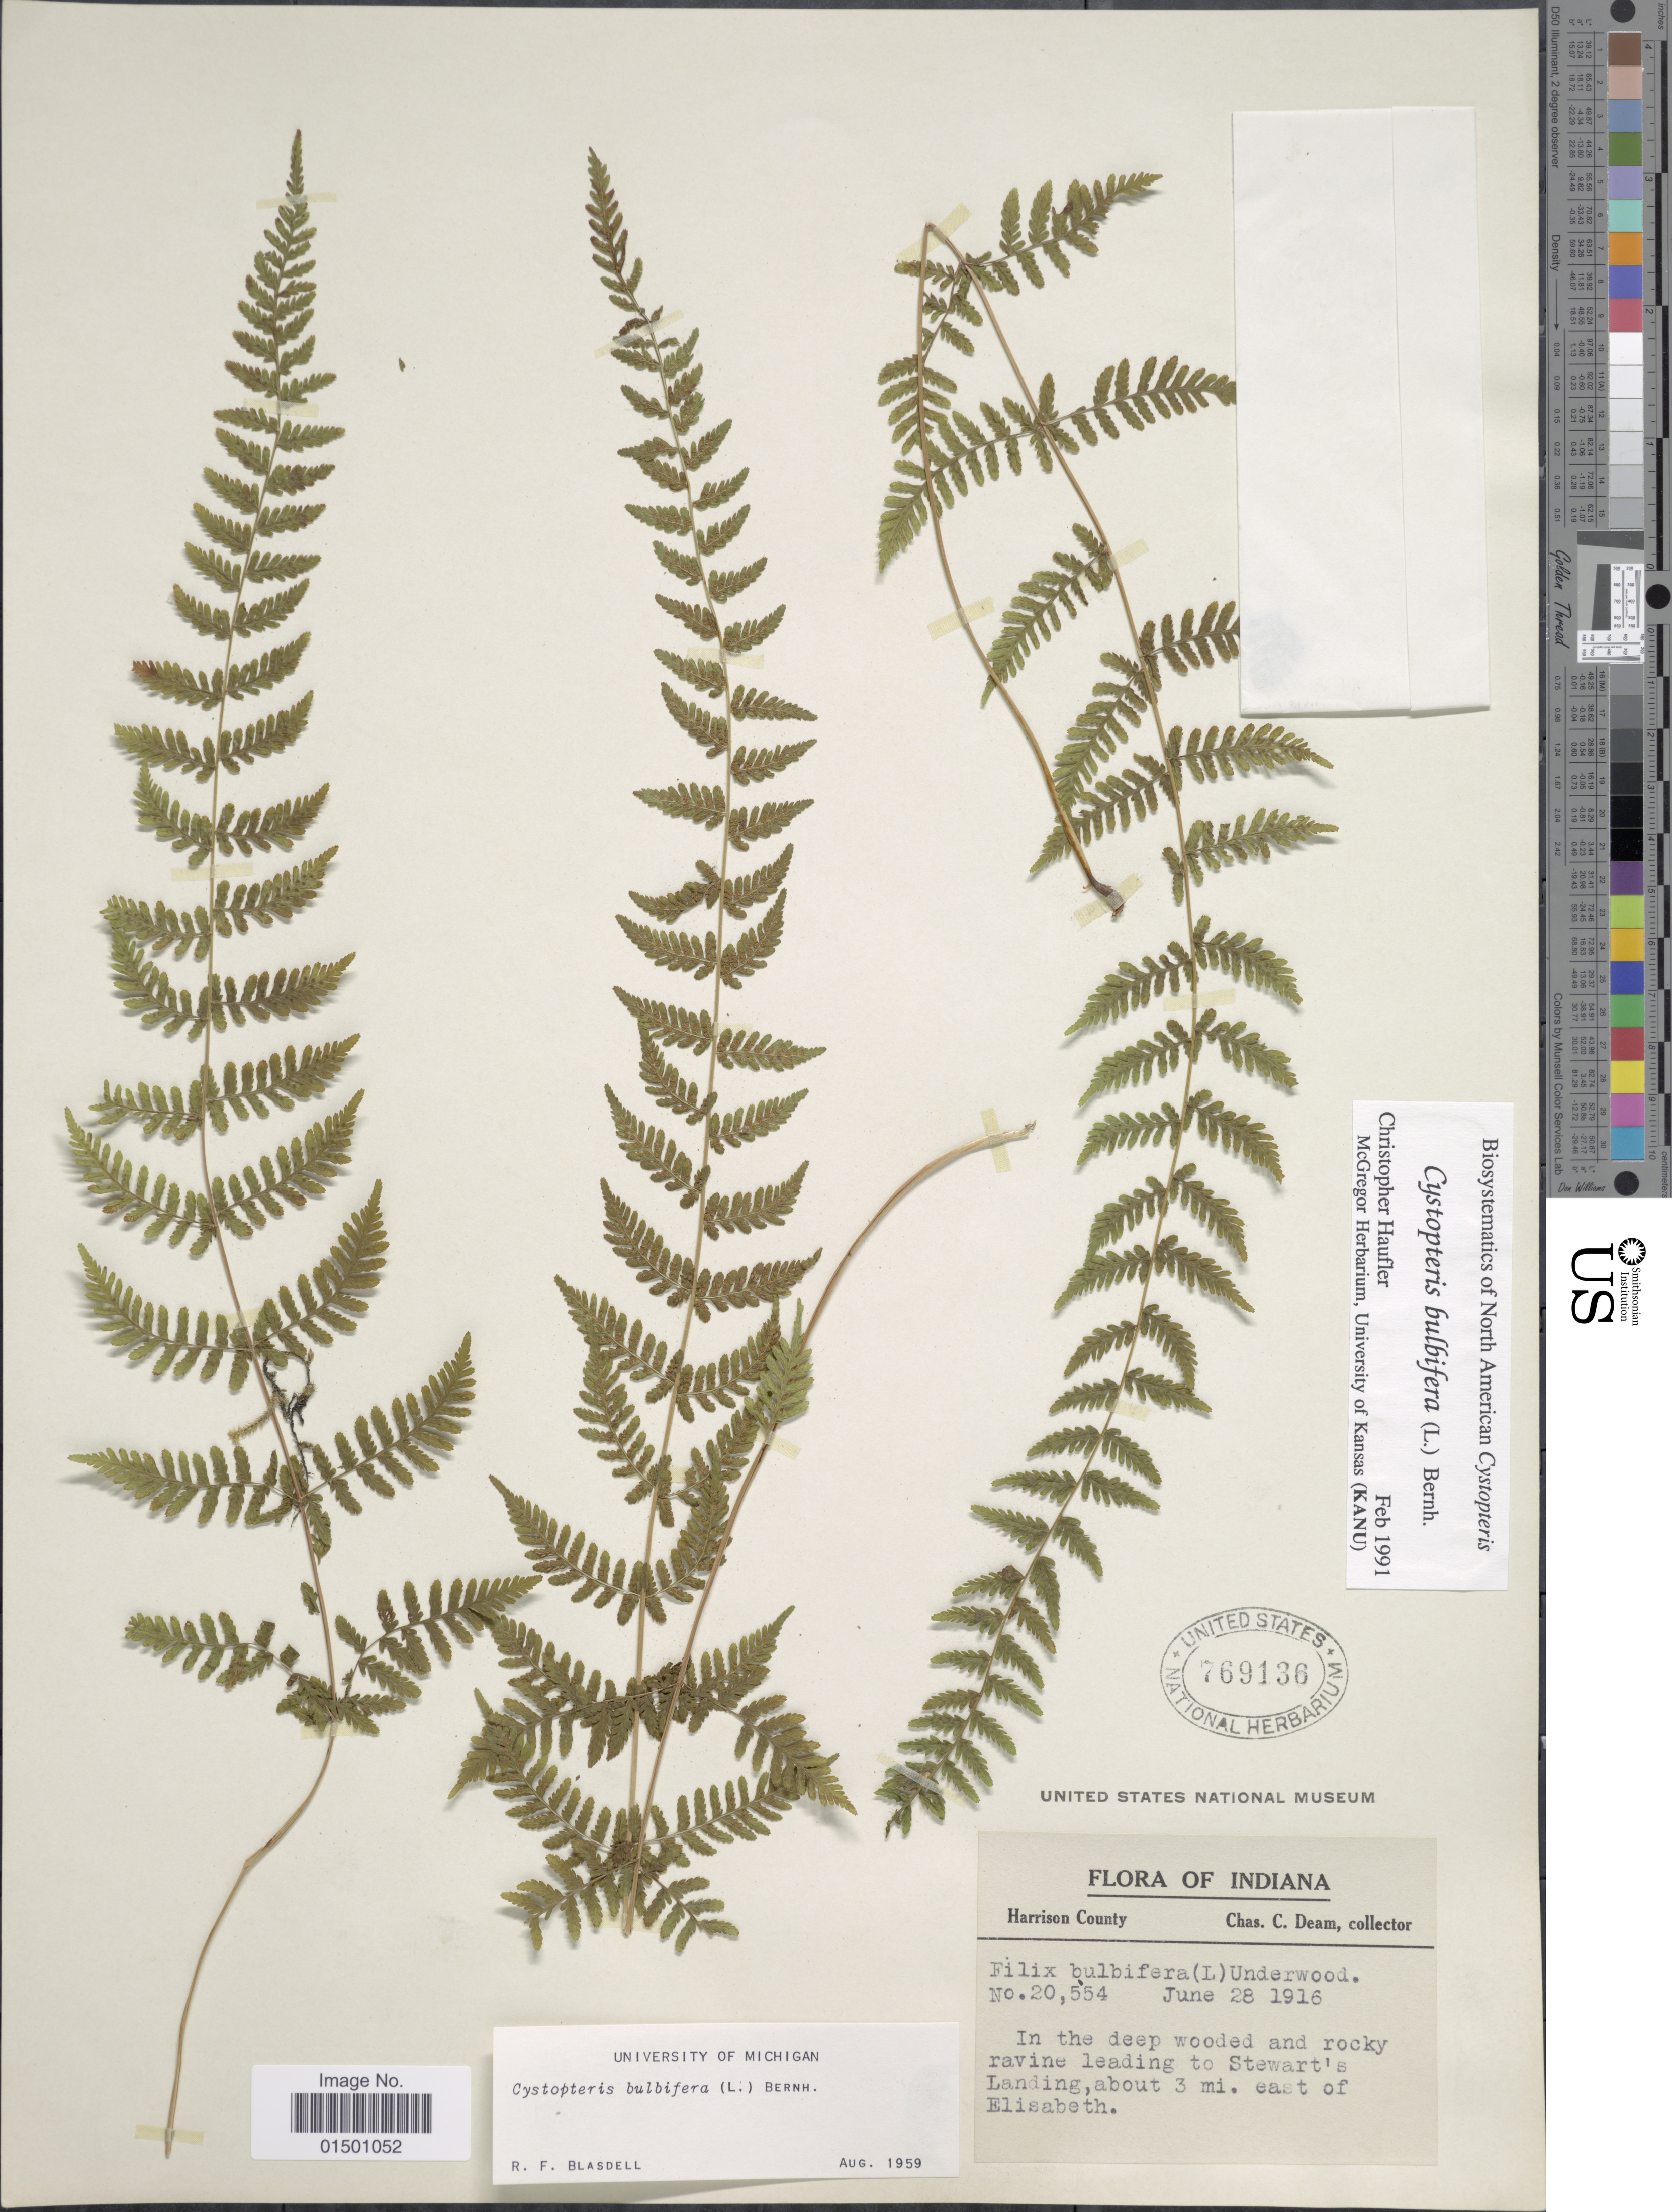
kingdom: Plantae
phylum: Tracheophyta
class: Polypodiopsida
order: Polypodiales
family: Cystopteridaceae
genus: Cystopteris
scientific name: Cystopteris bulbifera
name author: (L.) Bernh.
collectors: C. C. Deam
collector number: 20554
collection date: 1916-06-28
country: United States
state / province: Indiana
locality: In the deep wooded and rocky ravine leading to Stewart's Landing, about 3 mi. east of Elisabeth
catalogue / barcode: US 769136